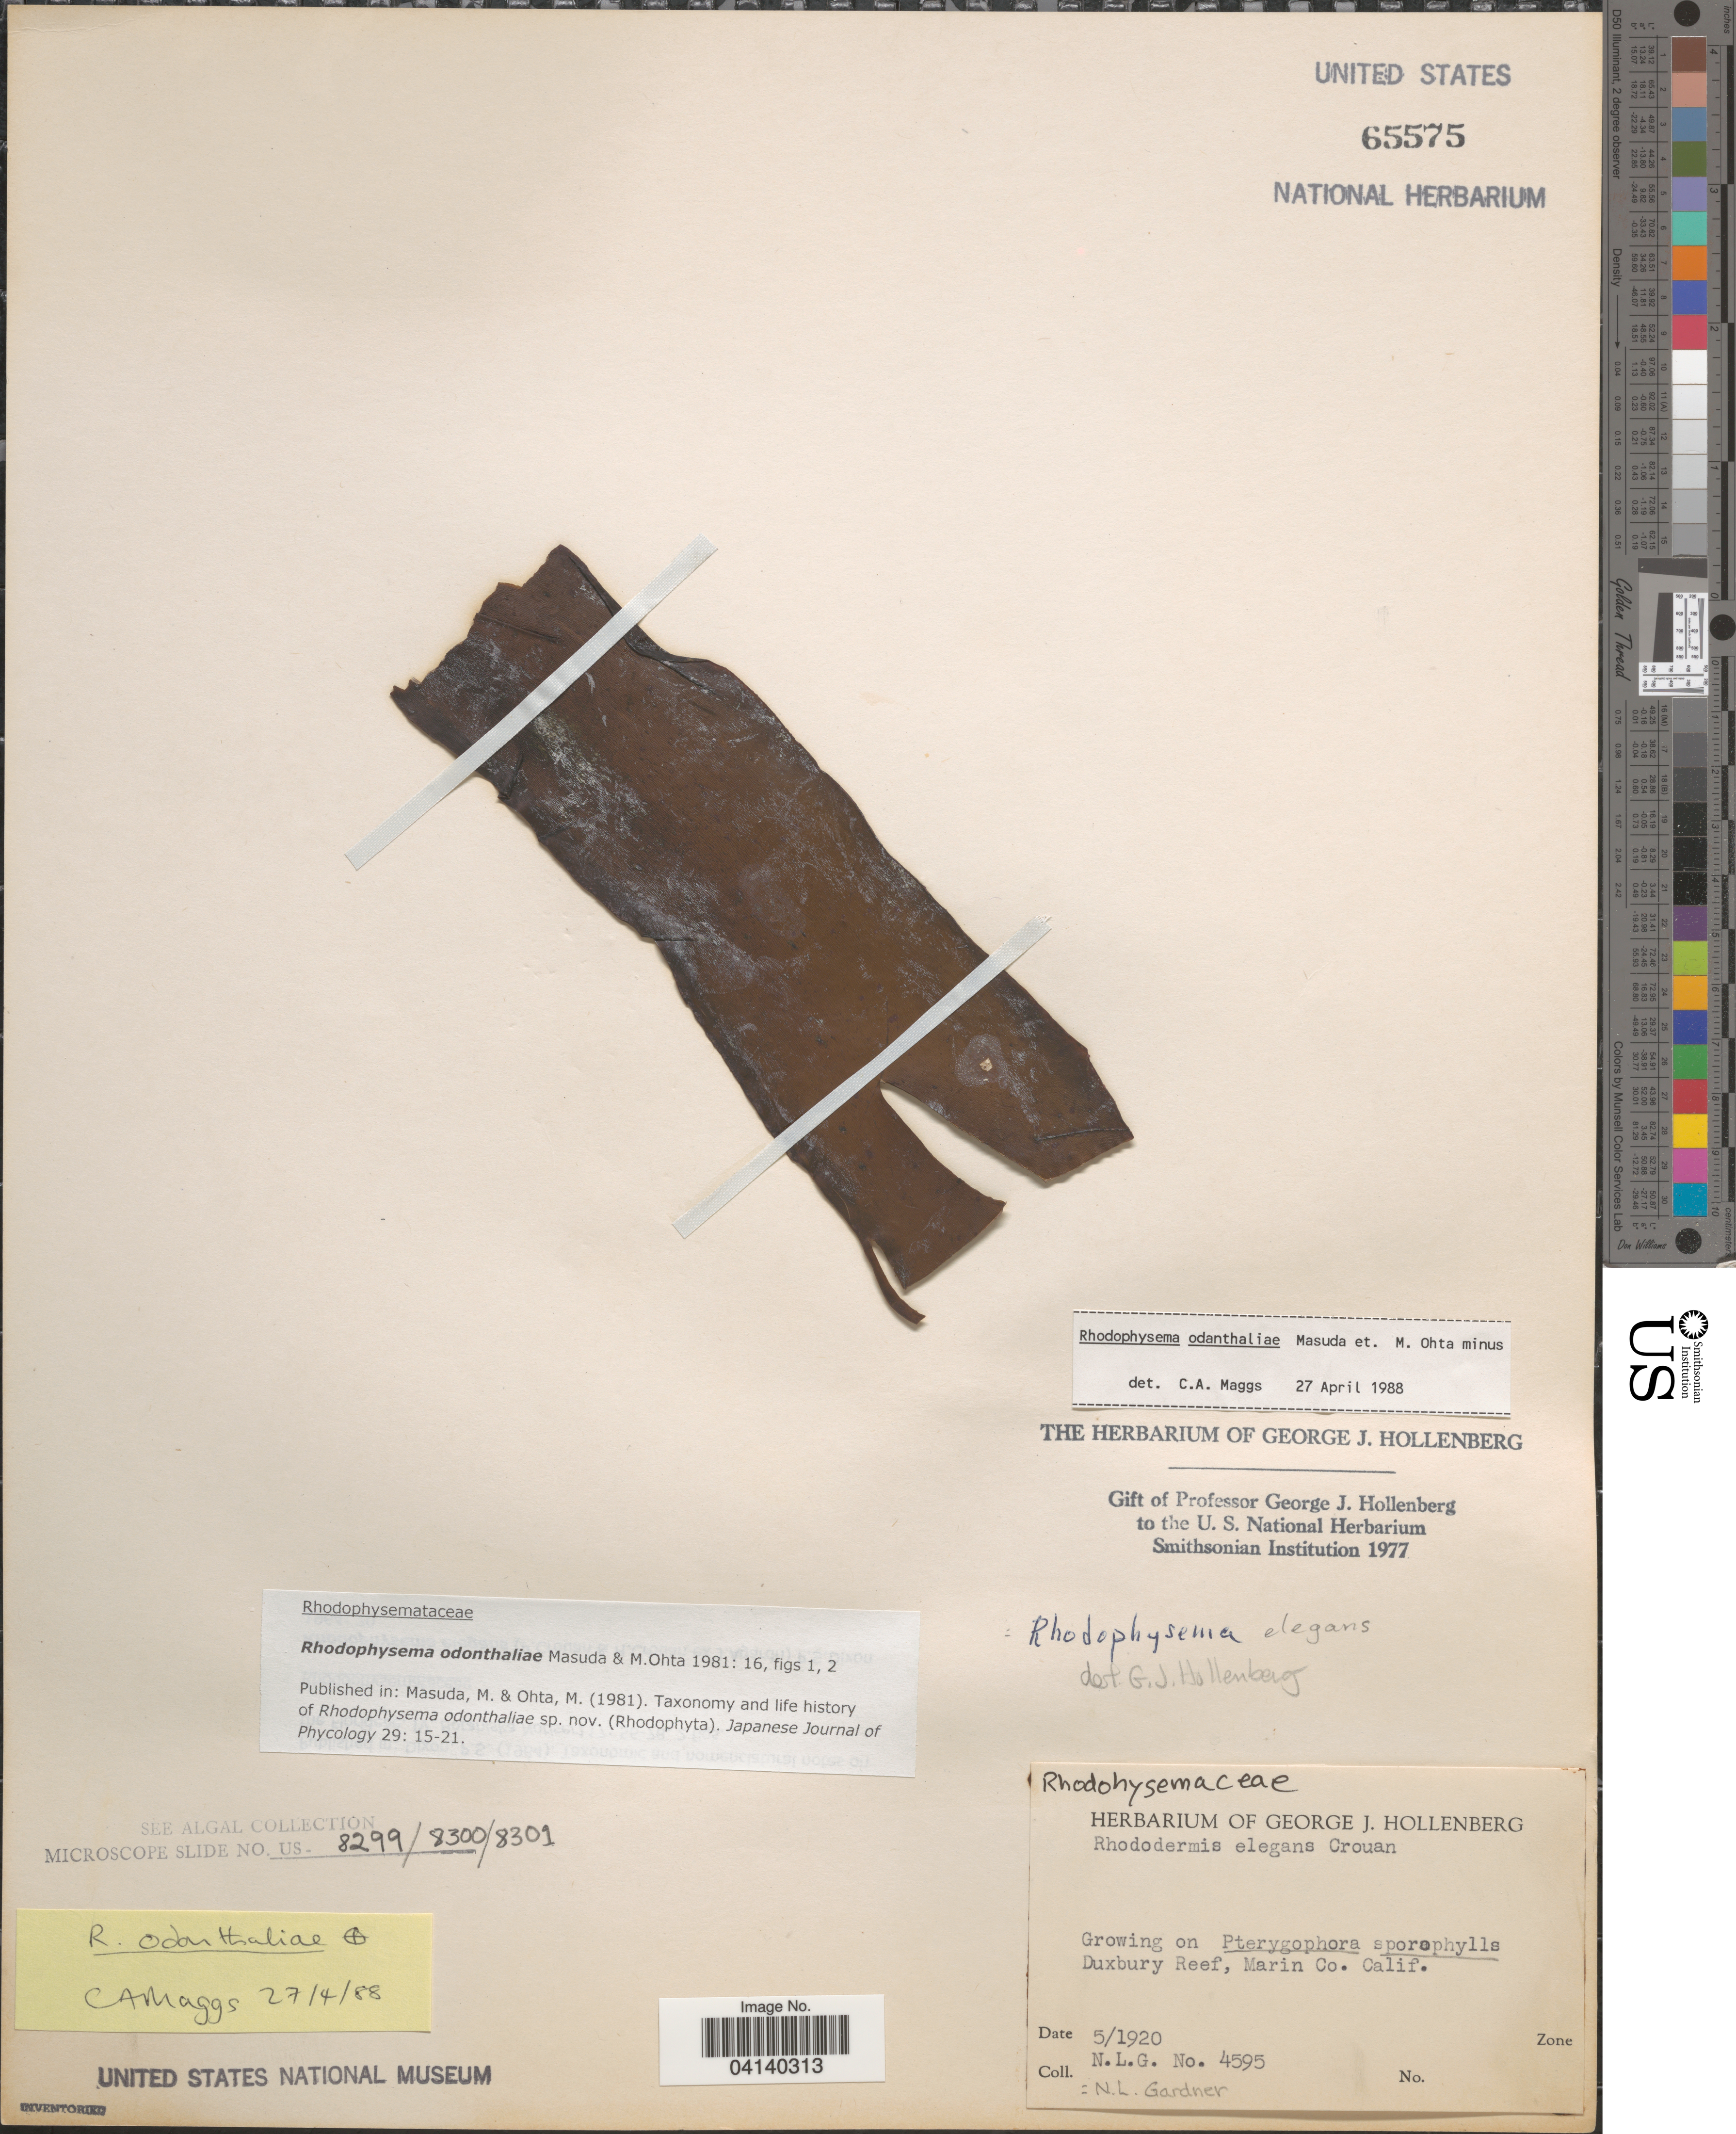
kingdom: Plantae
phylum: Rhodophyta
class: Florideophyceae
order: Palmariales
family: Rhodophysemataceae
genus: Rhodophysema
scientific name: Rhodophysema odanthaliae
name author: Masuda & M. Ohta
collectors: N. Gardner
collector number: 4595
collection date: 1920-05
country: United States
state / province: California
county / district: Marin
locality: Duxbury Reef, Marin Co.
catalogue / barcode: US 65575